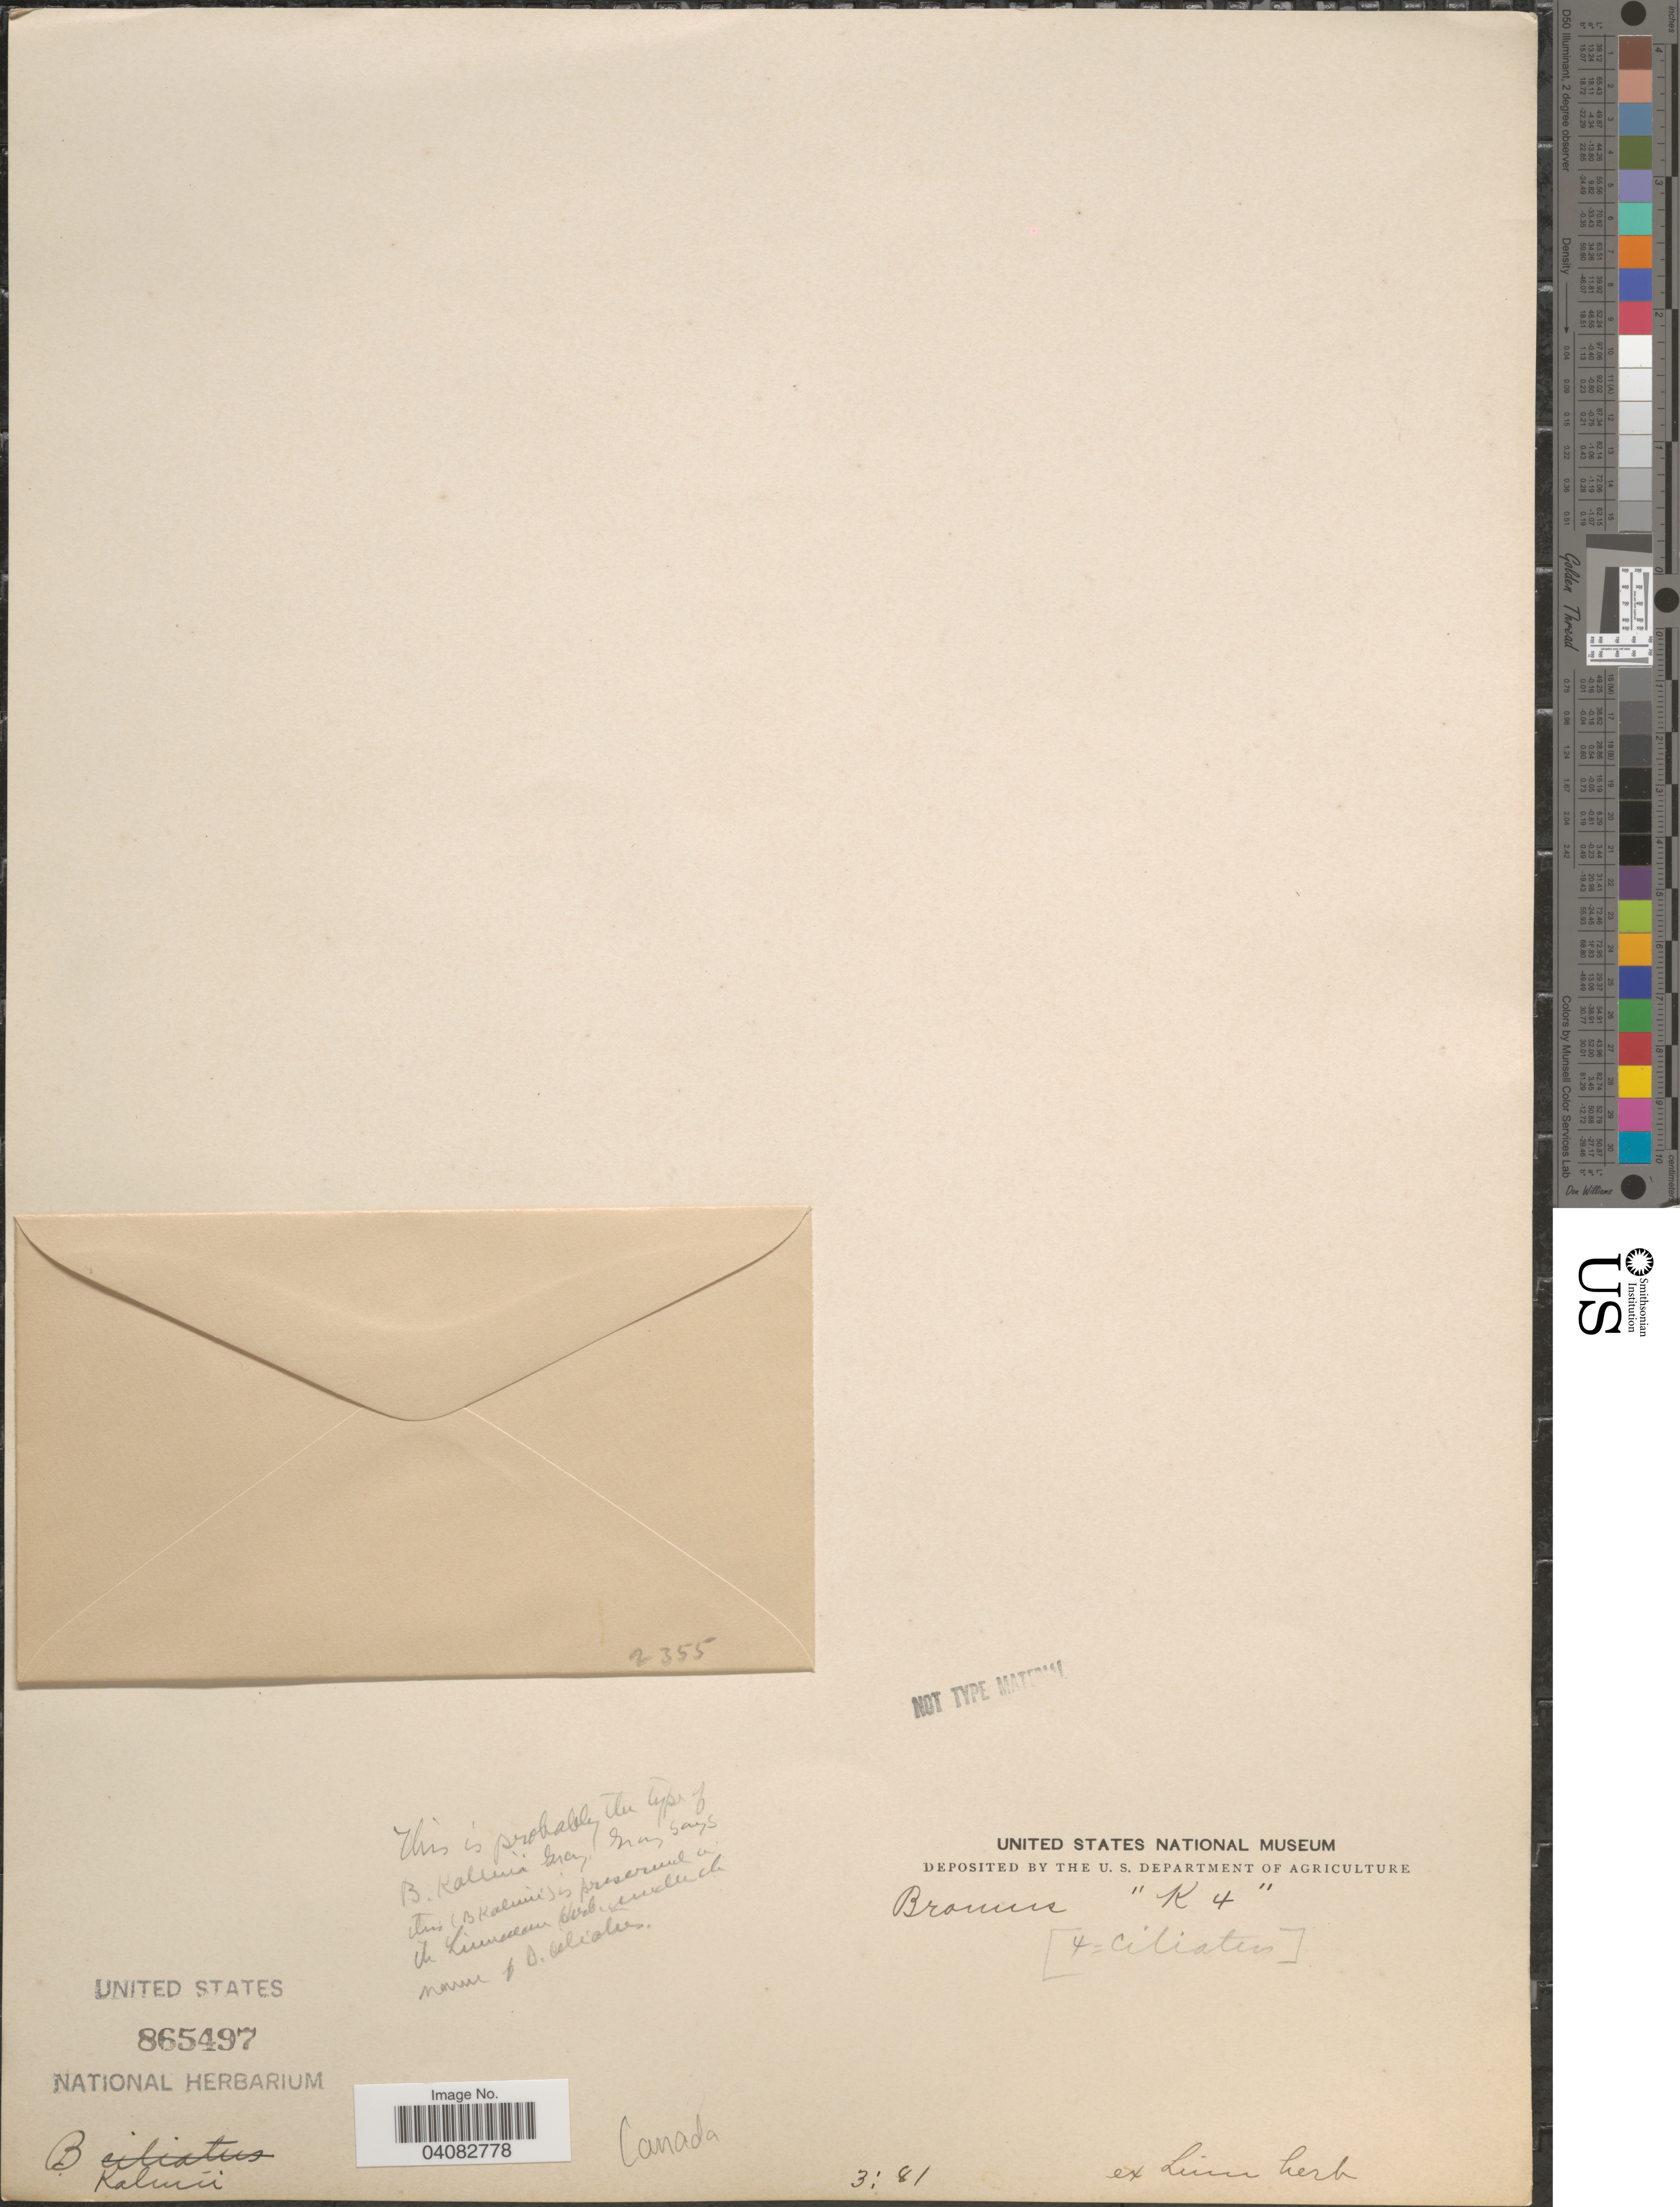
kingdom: Plantae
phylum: Tracheophyta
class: Liliopsida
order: Poales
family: Poaceae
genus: Bromus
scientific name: Bromus kalmii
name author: A. Gray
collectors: ex herb. Linn.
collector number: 2355?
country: Canada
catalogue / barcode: US 865497